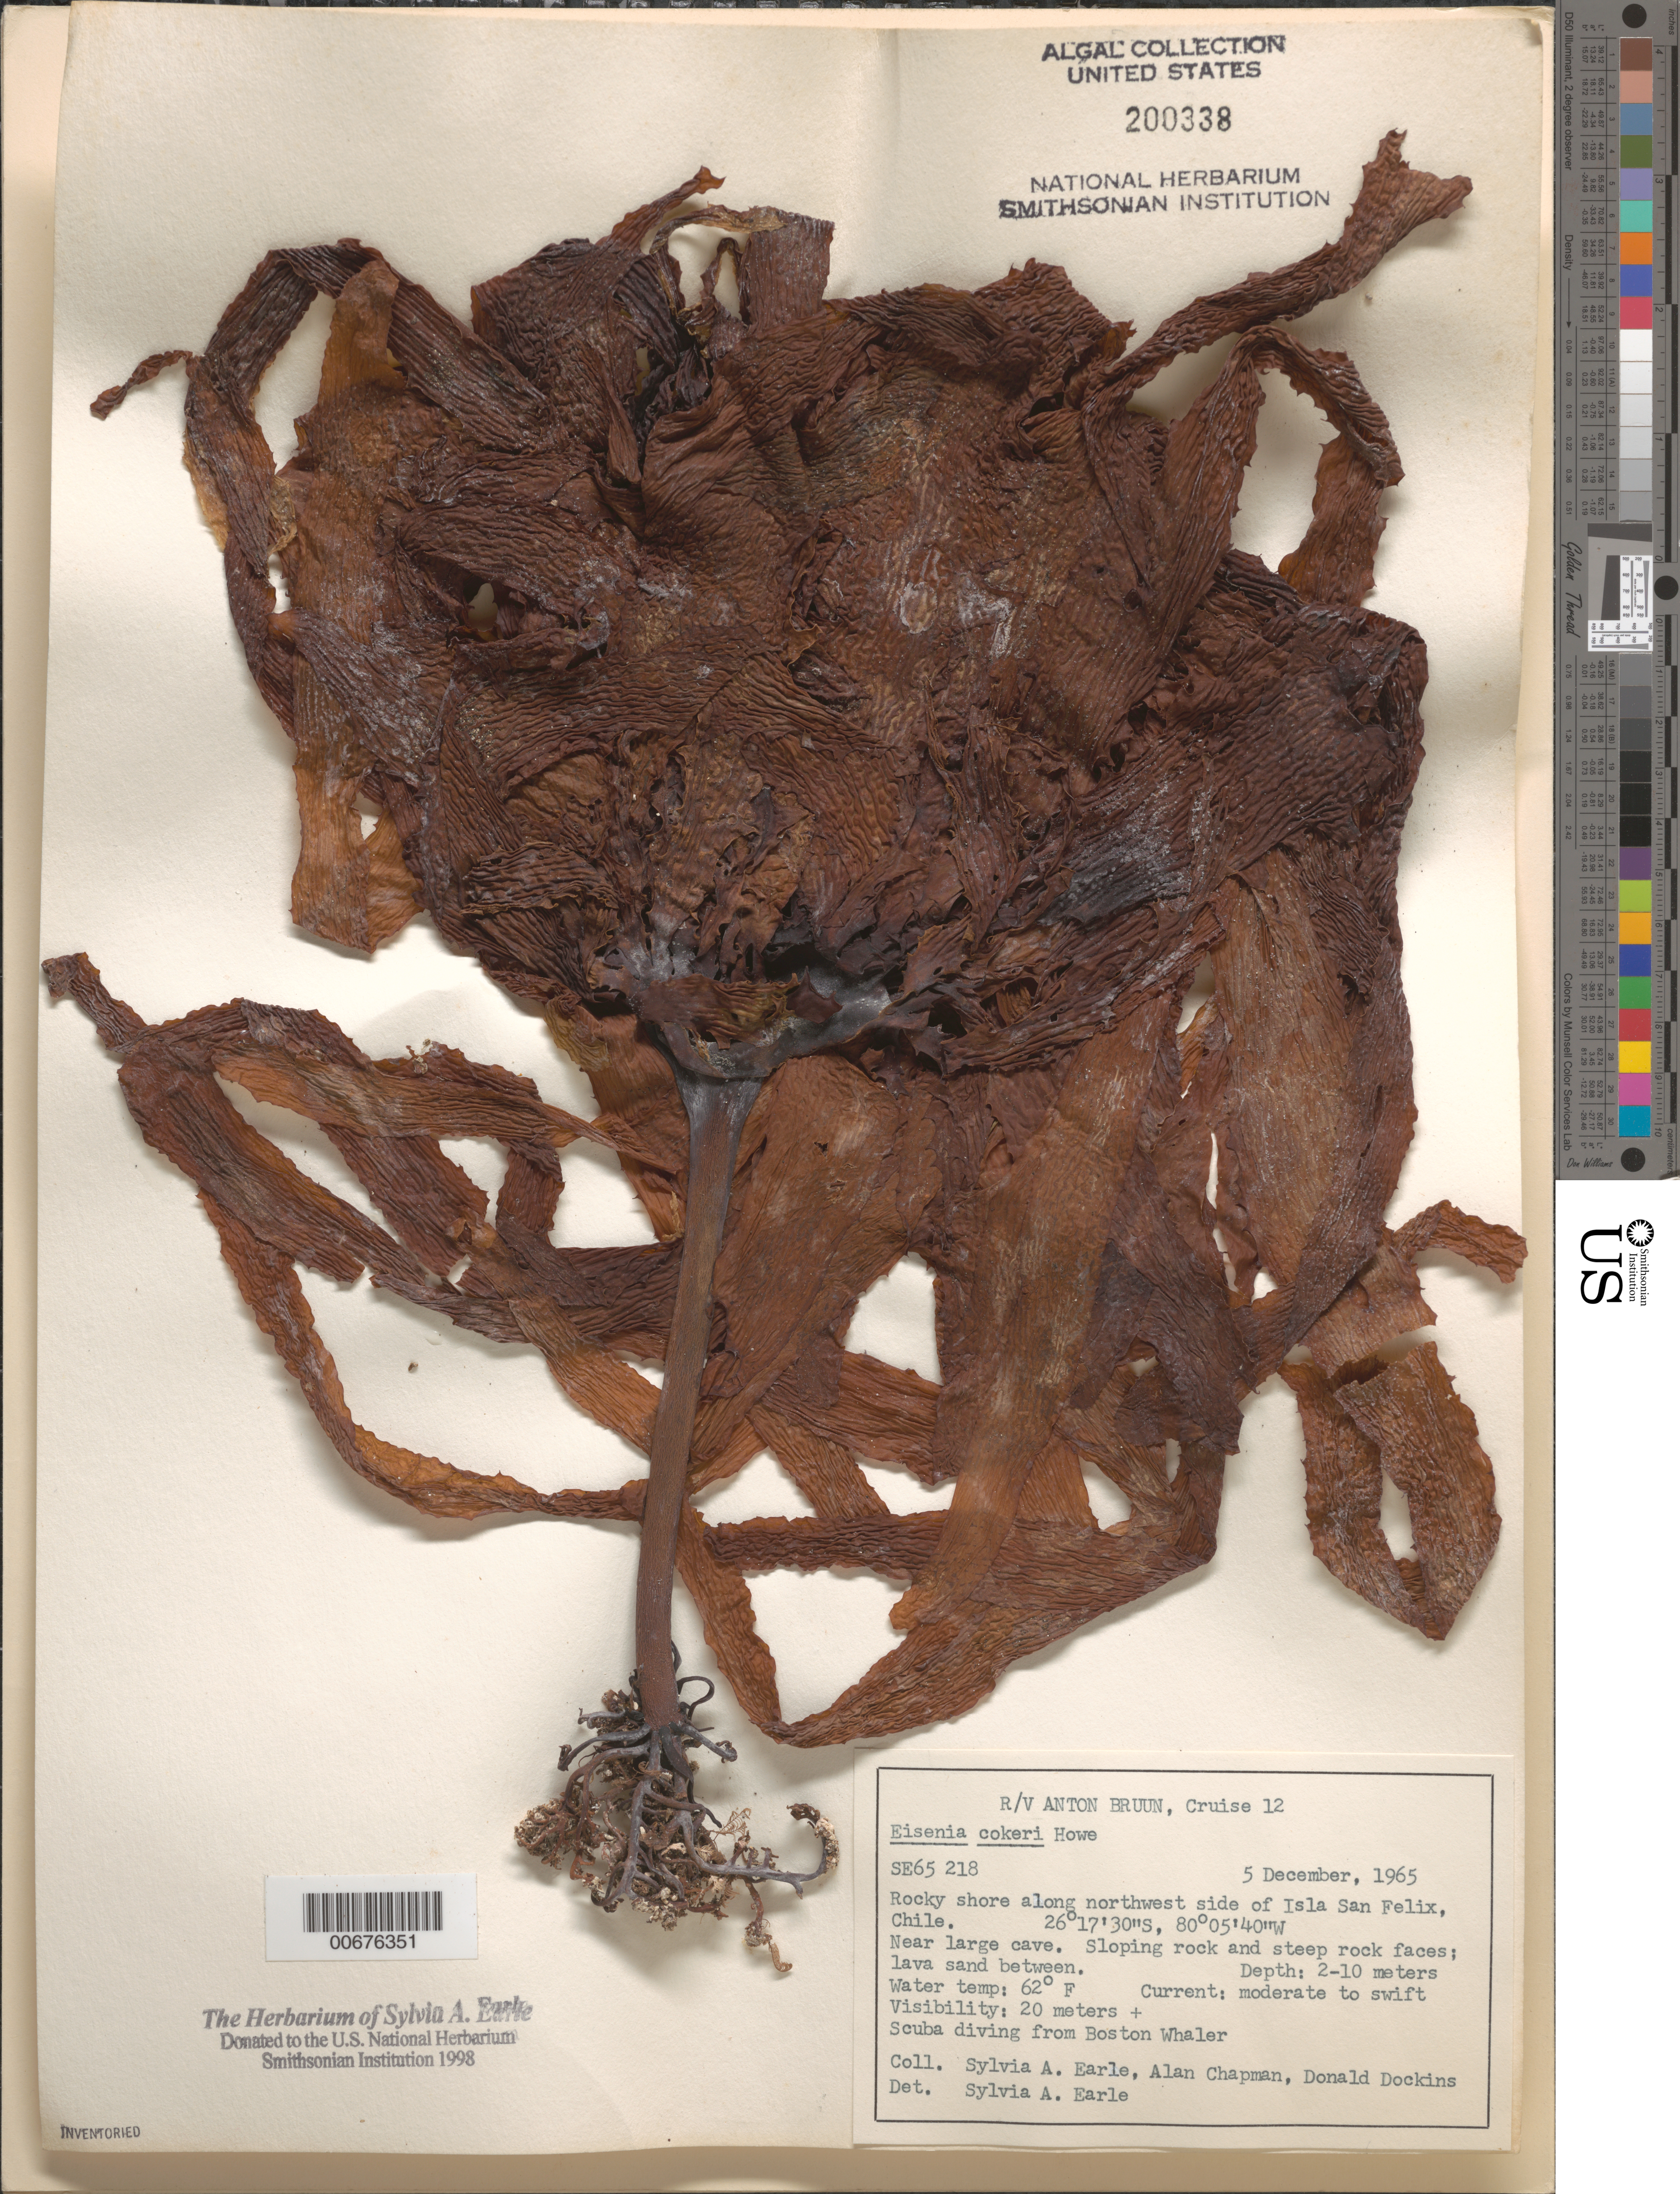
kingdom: Chromista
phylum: Ochrophyta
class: Phaeophyceae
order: Laminariales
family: Lessoniaceae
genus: Eisenia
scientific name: Eisenia cokeri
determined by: Earle, S. A.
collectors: S. A. Earle, A. Chapman & D. Dockins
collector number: SE 65218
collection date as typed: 05 Dec 1965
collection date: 1965-12-05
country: Chile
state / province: Atacama (III)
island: Isla San Felix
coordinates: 26 17' 30" S, 80 05' 40" W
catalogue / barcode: US 200338